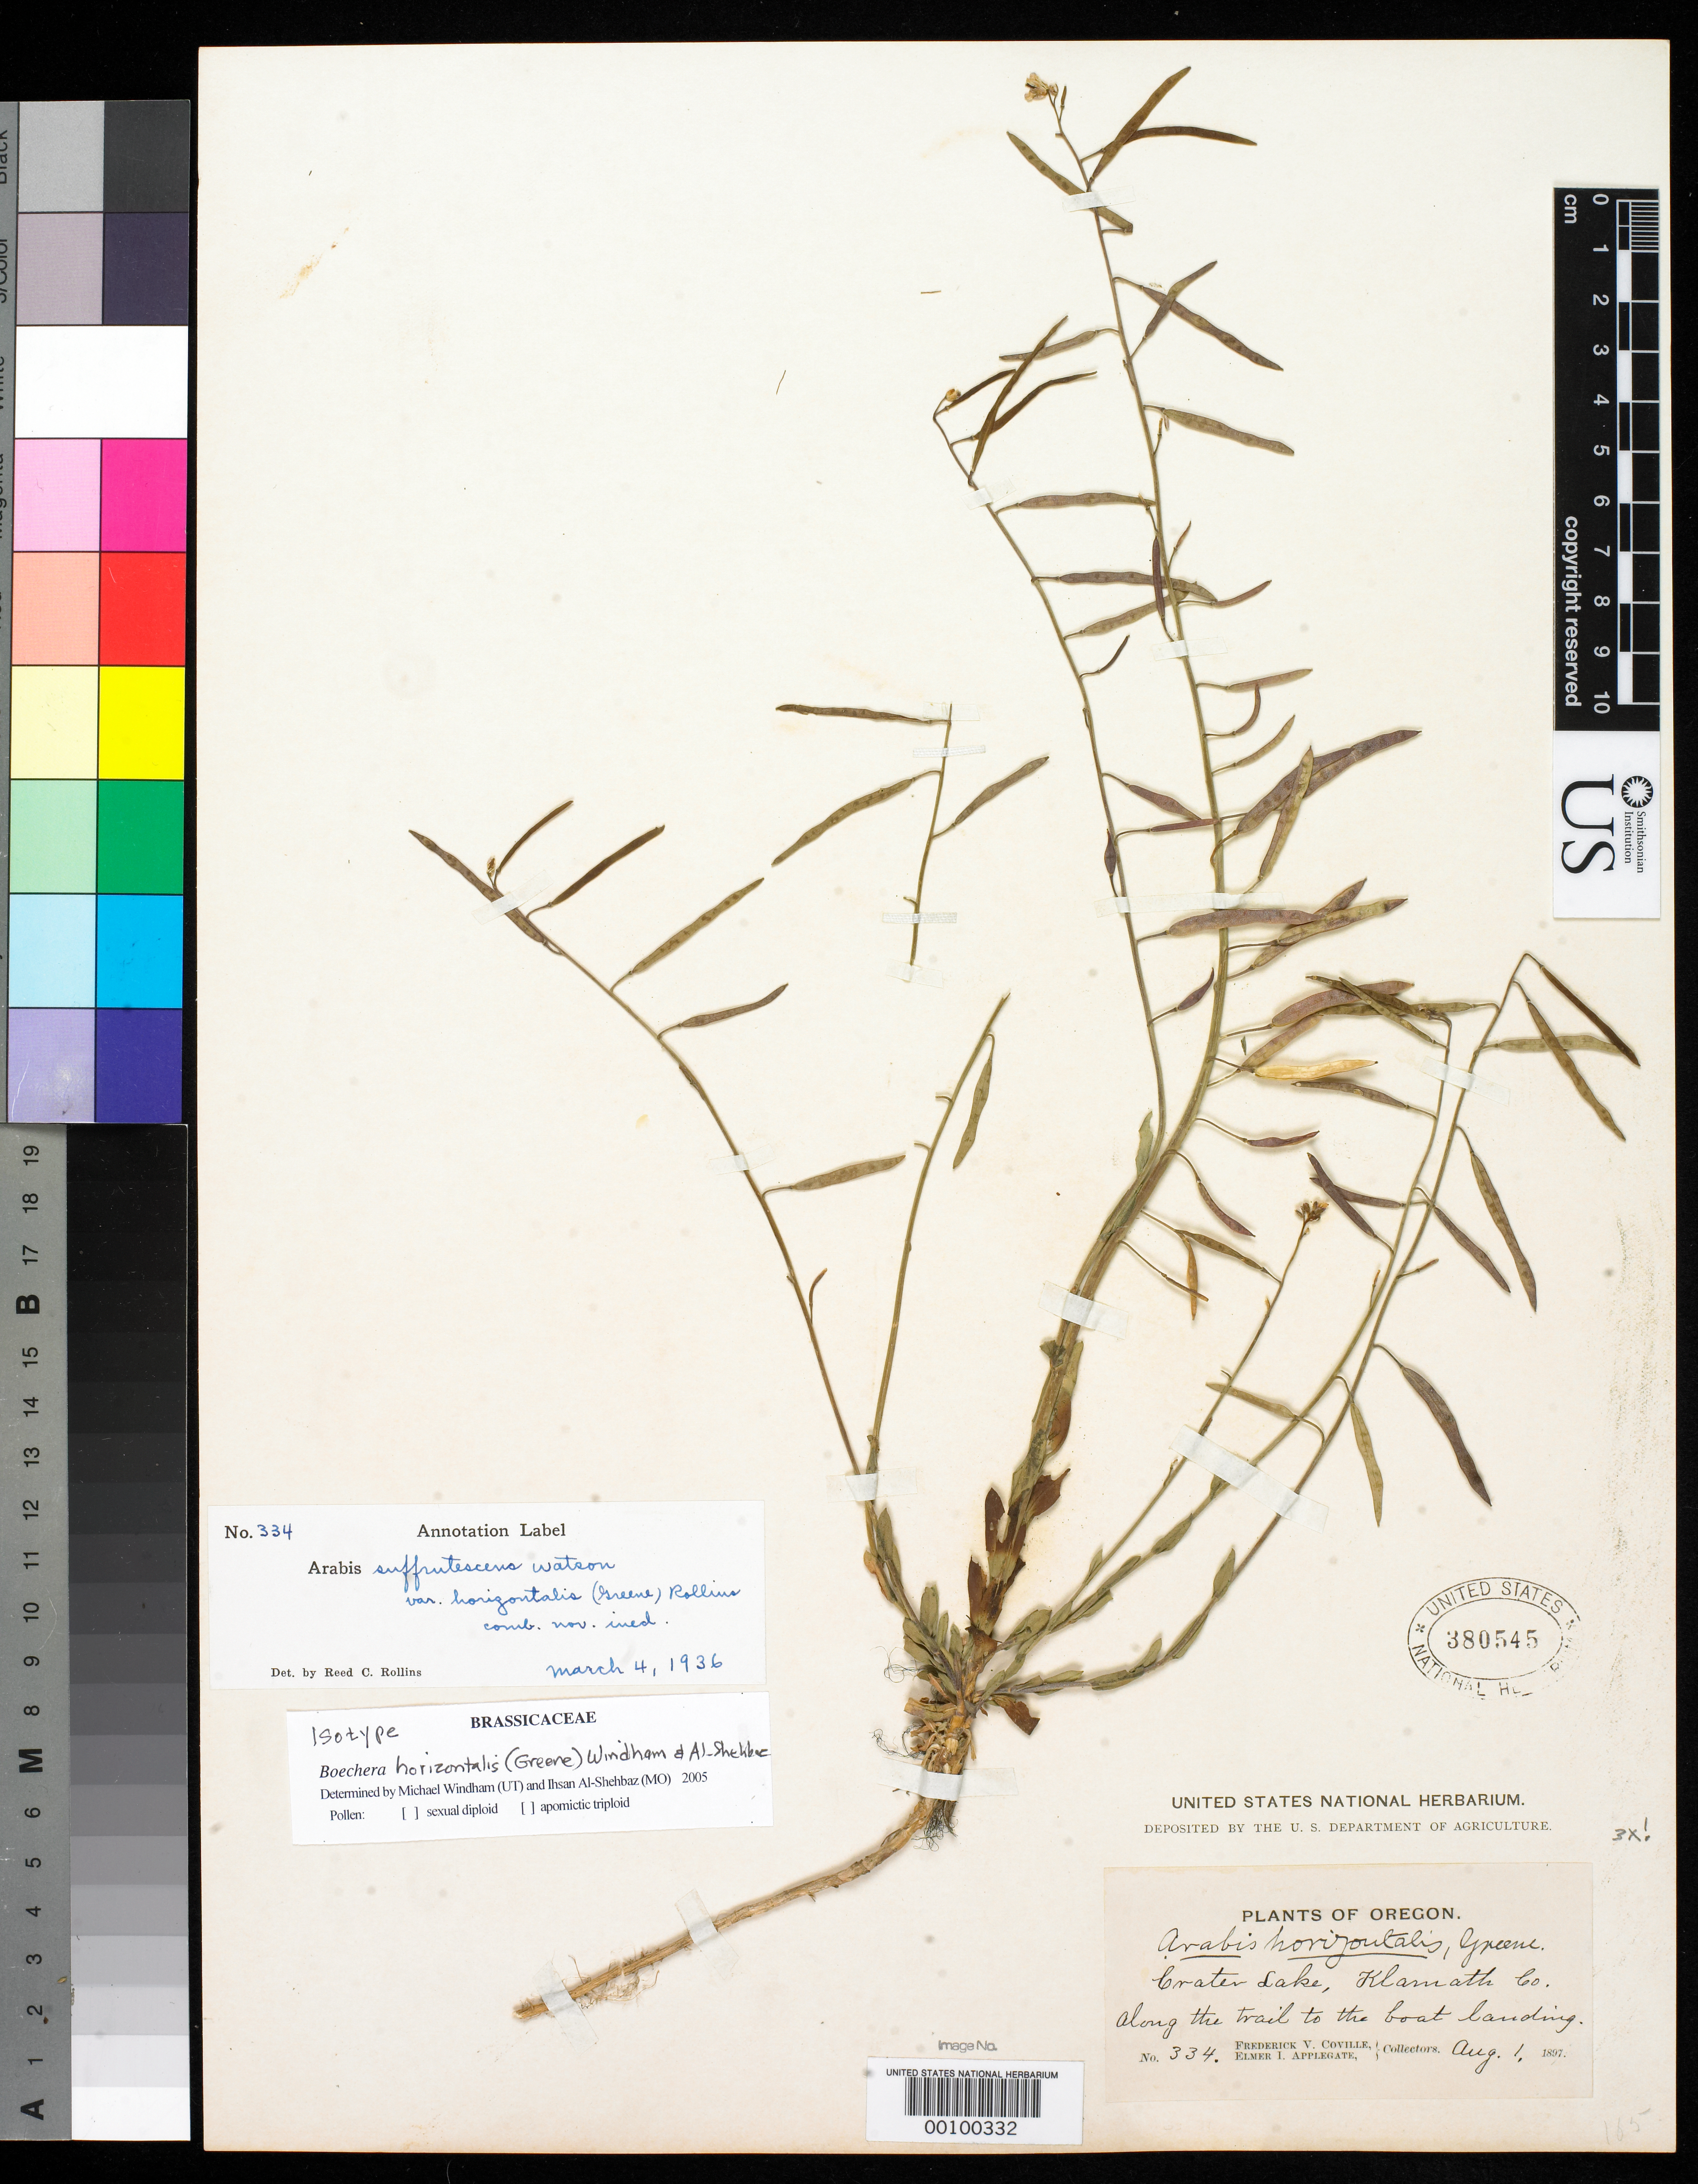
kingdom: Plantae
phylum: Tracheophyta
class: Magnoliopsida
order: Brassicales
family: Brassicaceae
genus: Arabis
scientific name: Arabis horizontalis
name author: Greene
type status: Isotype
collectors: F. V. Coville & E. I. Applegate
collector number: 334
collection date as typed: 01 Aug 1897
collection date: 1897-08-01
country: United States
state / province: Oregon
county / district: Klamath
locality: Crater Lake.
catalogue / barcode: US 380545